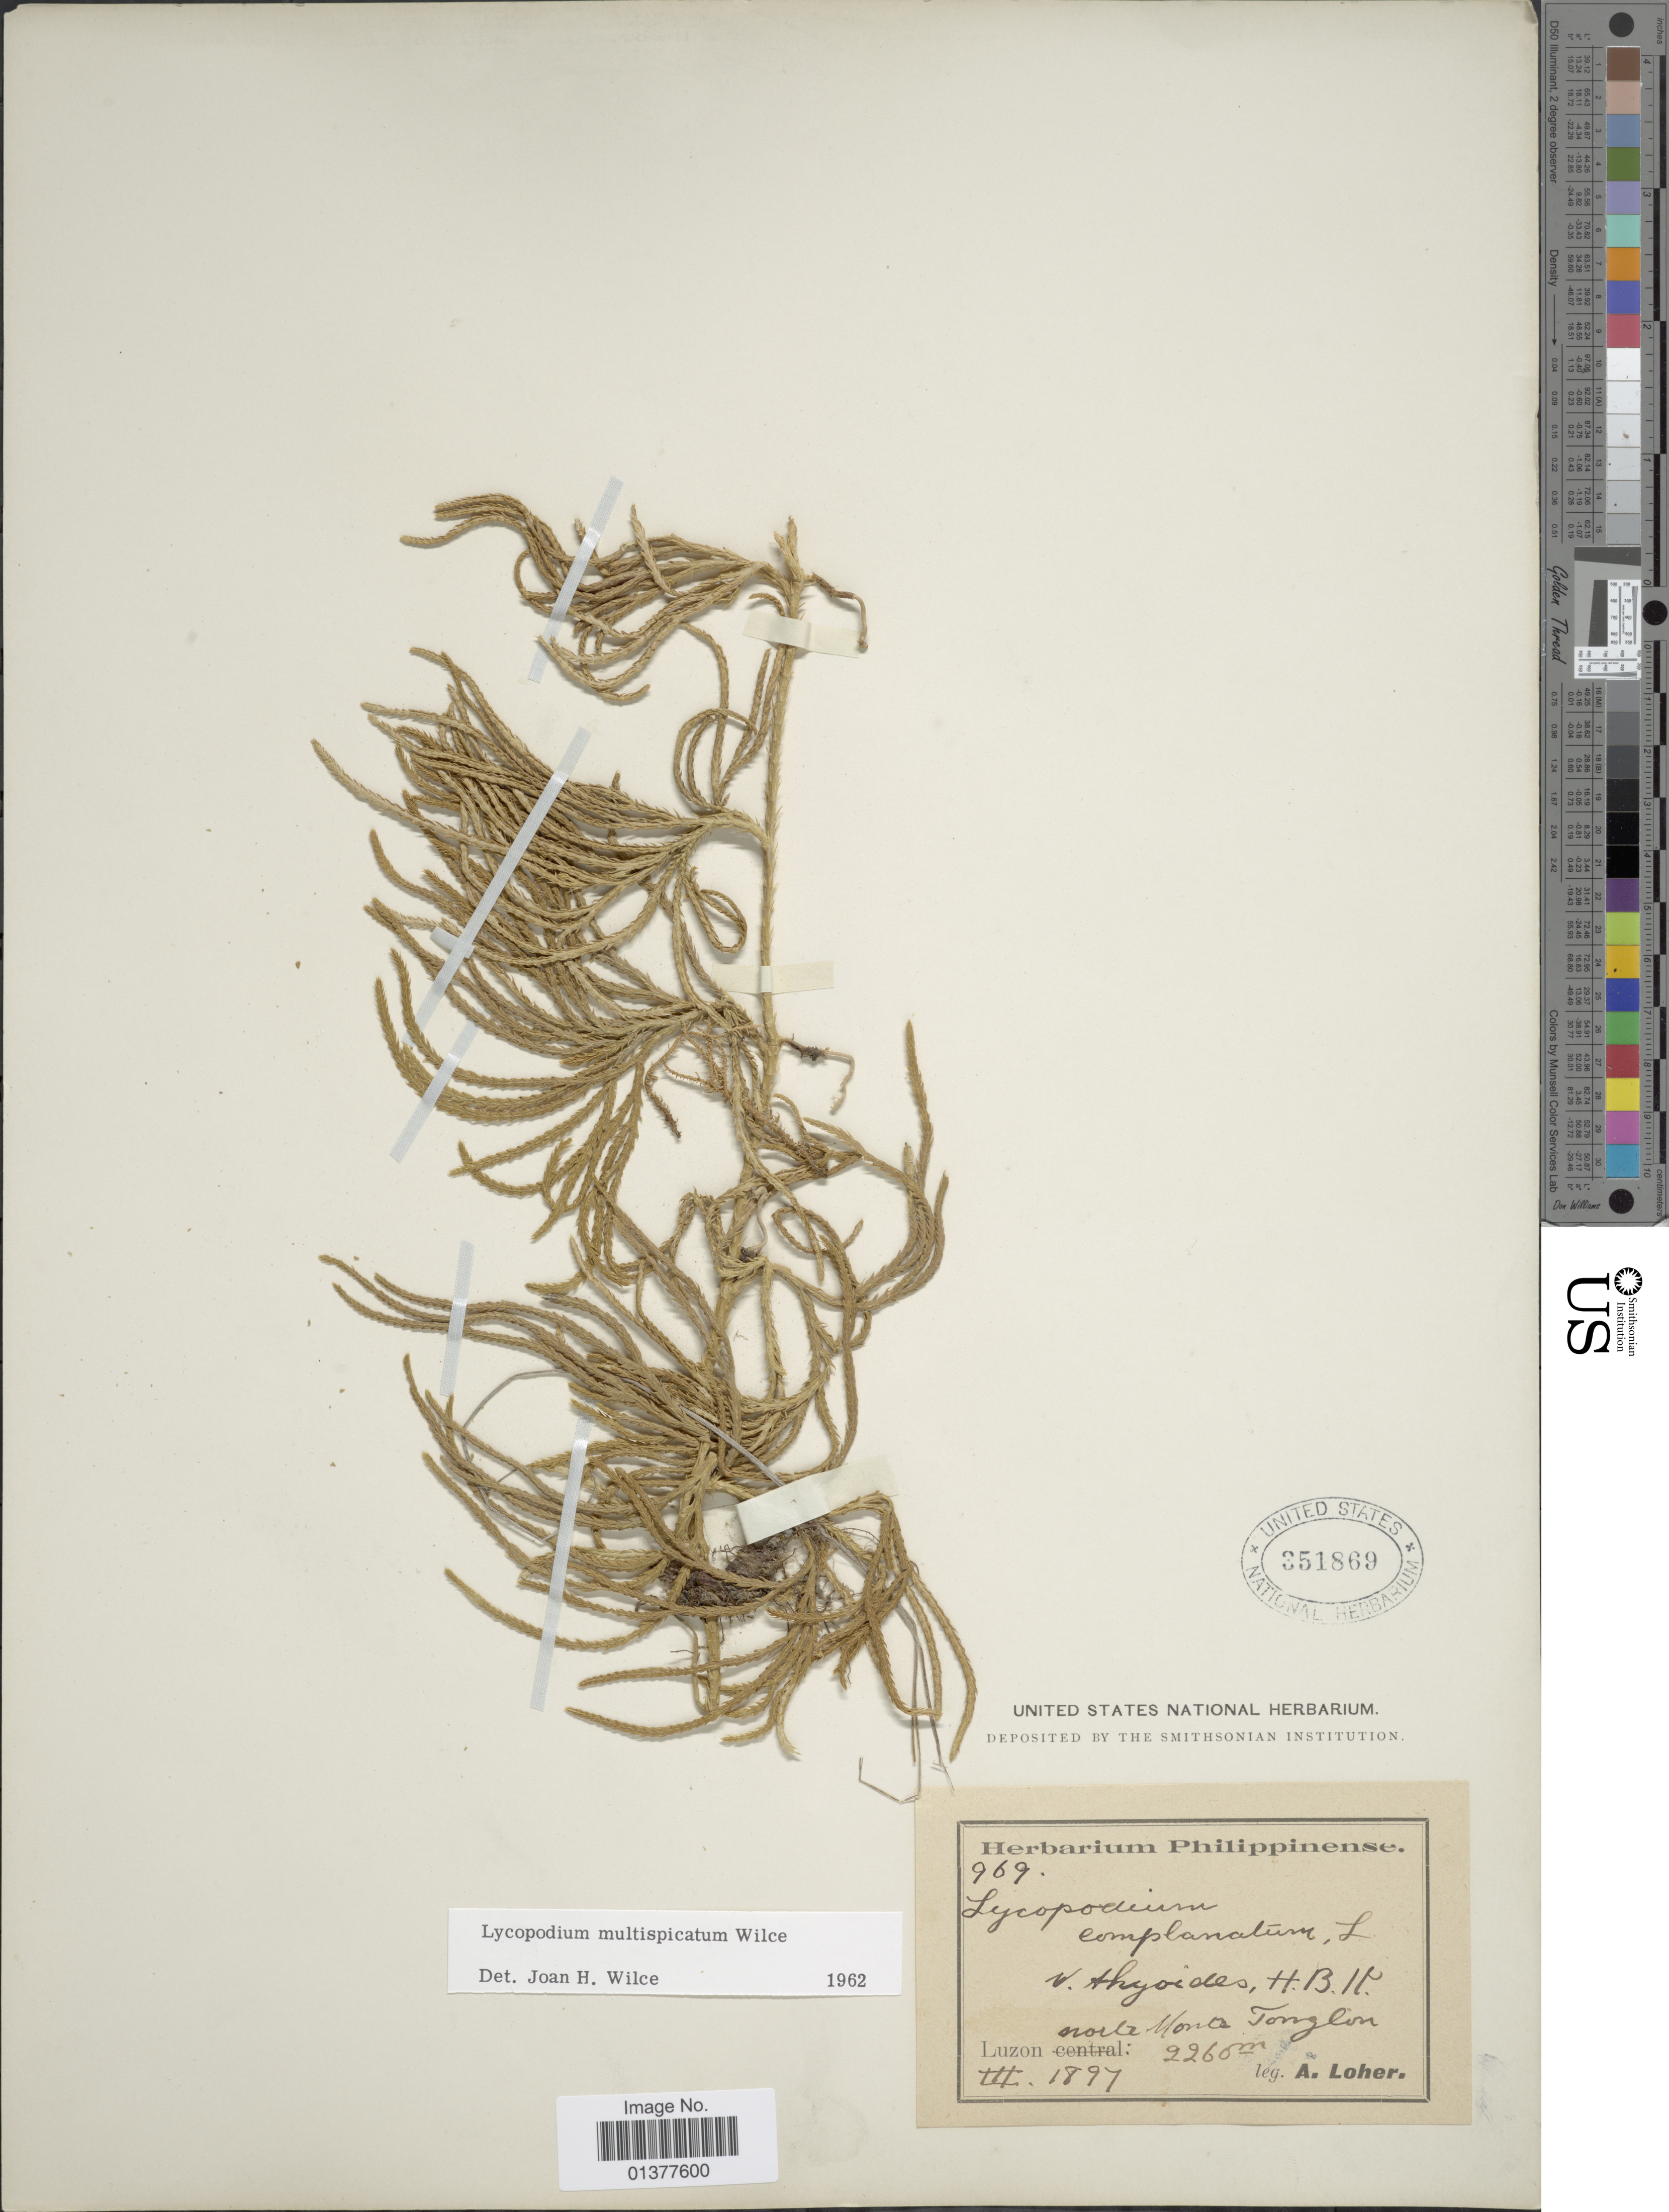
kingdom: Plantae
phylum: Tracheophyta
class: Lycopodiopsida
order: Lycopodiales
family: Lycopodiaceae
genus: Diphasiastrum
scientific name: Diphasiastrum multispicatum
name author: (J.H. Wilce) Holub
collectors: A. Loher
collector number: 969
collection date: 1897-03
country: Philippines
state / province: Central Luzon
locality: Norte Monte Tonglon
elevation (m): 2260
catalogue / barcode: US 351869